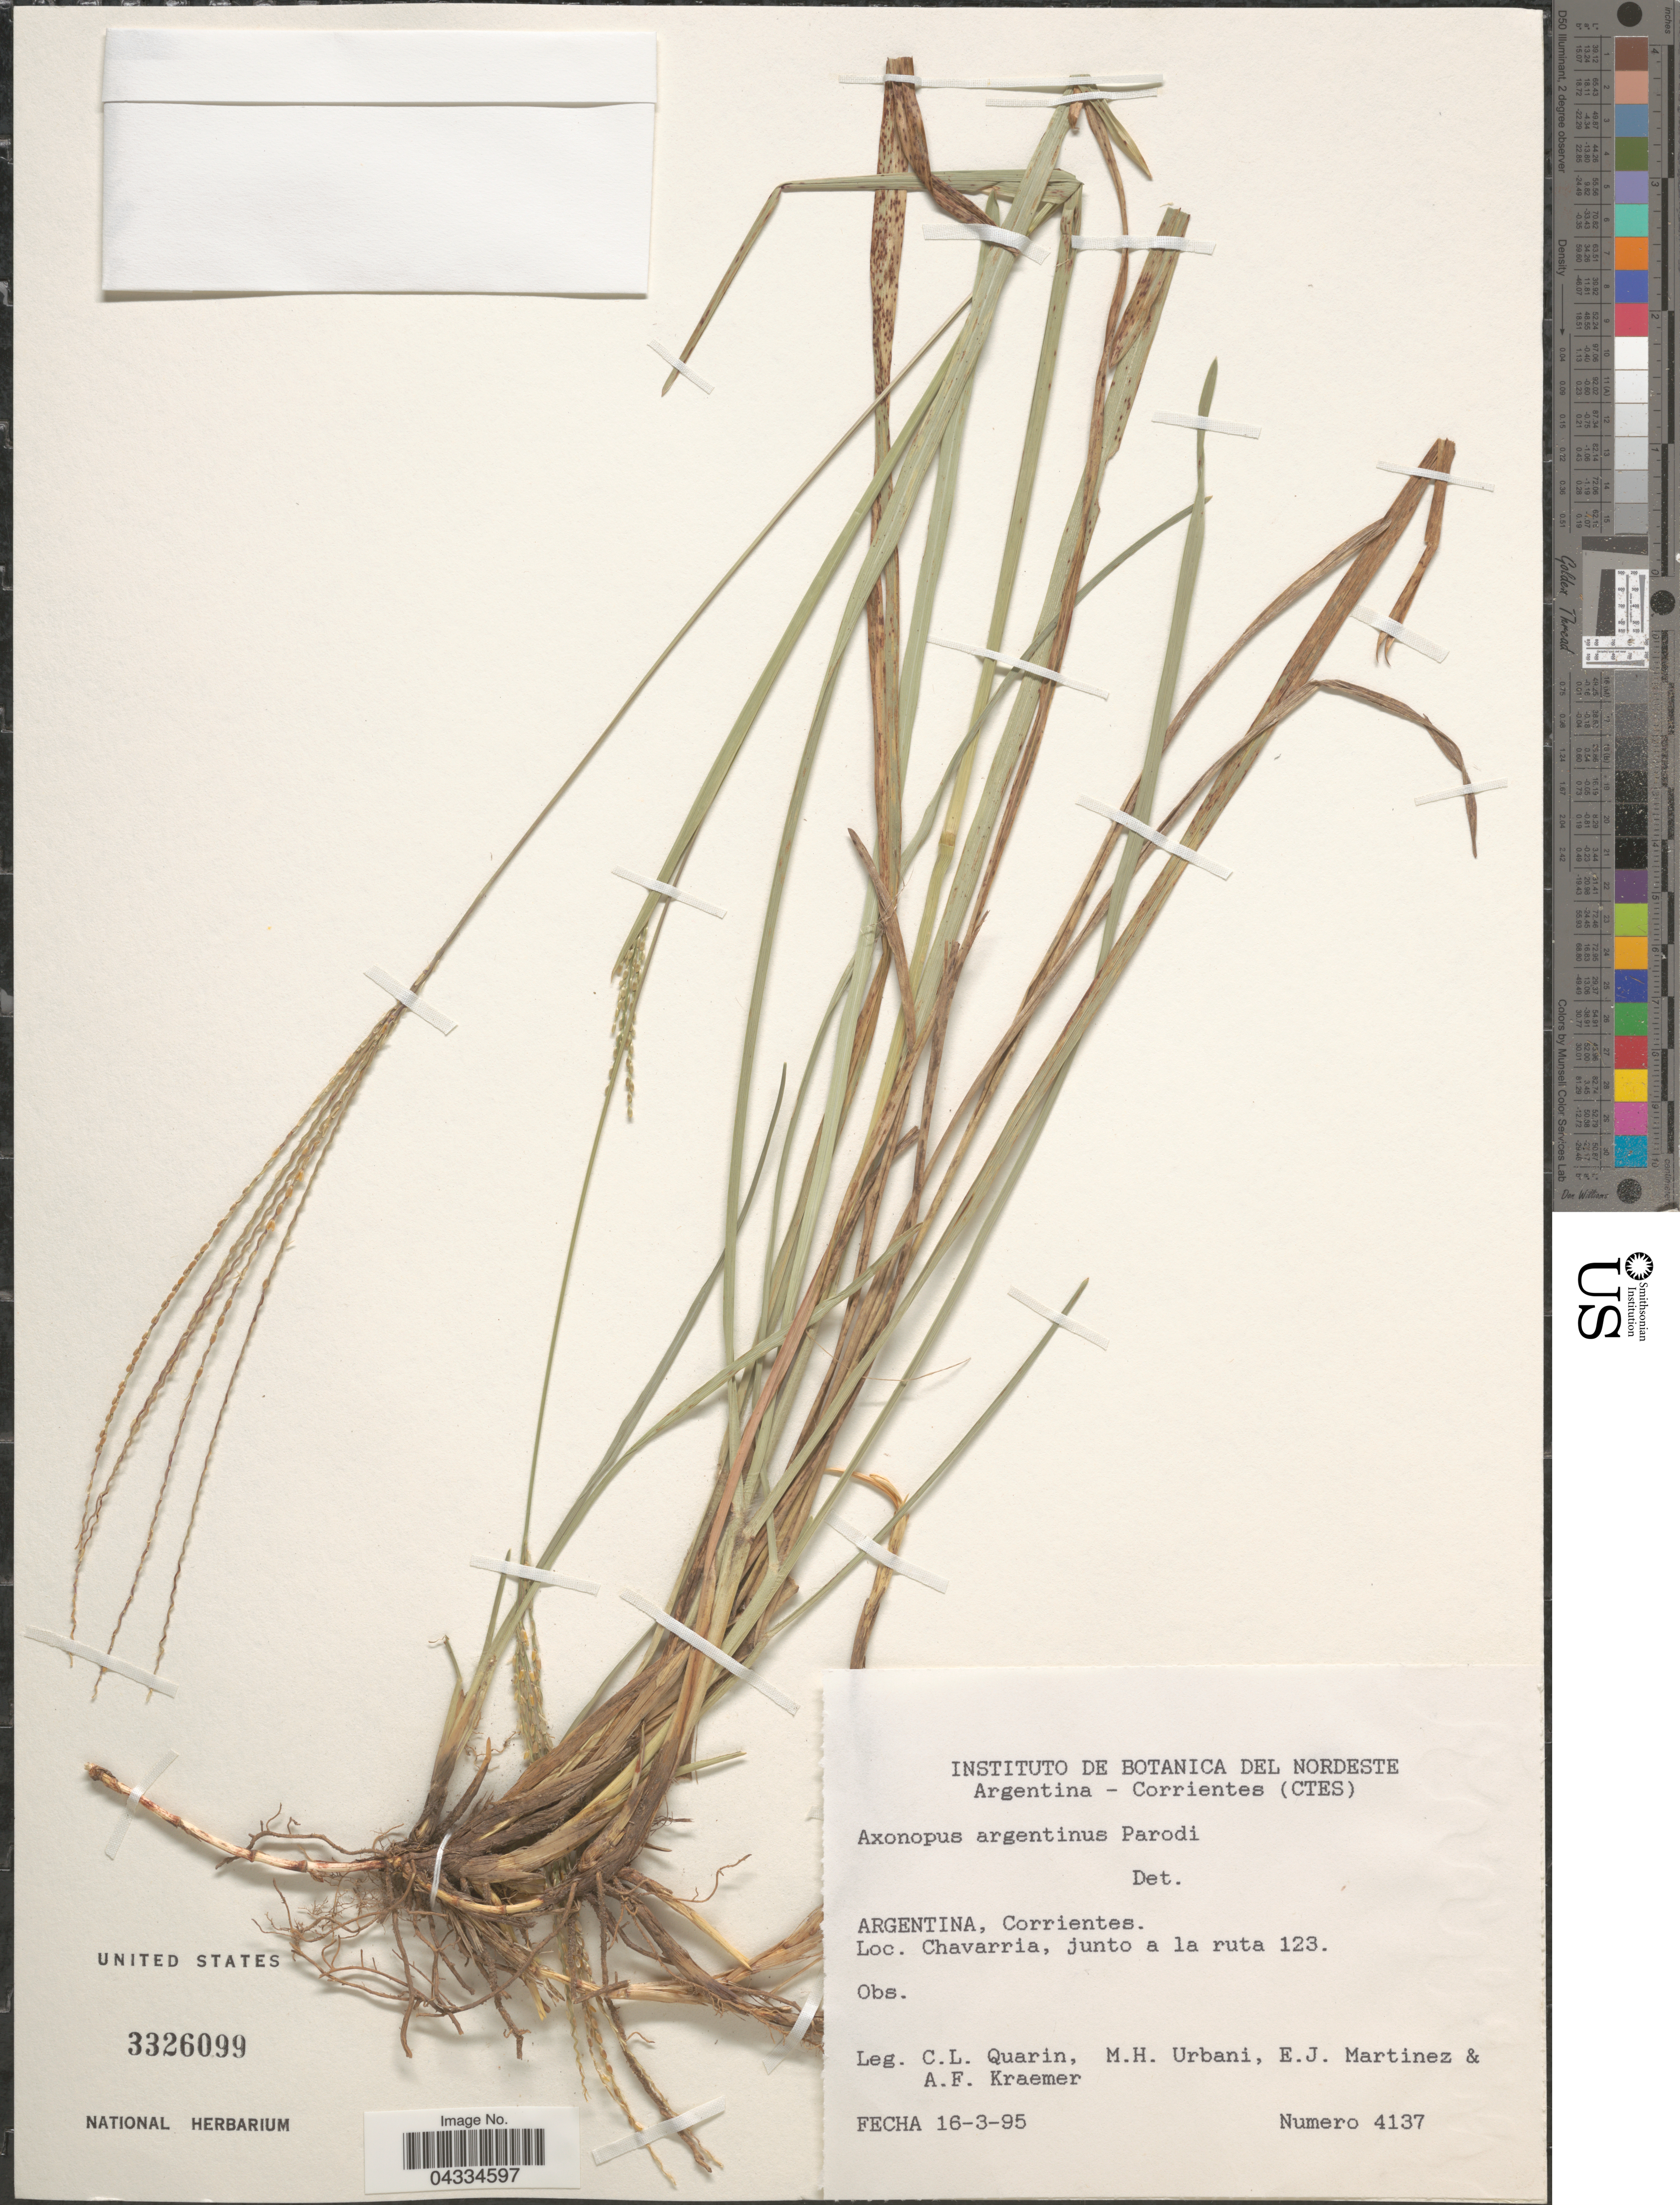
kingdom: Plantae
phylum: Tracheophyta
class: Liliopsida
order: Poales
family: Poaceae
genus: Axonopus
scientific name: Axonopus argentinus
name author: Parodi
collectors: C. Quarin, M. Urbani, E. Martínez & A. Kraemer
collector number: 4137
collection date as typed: Transcribed d/m/y: 16/3/95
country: Argentina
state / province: Corrientes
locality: Chavarria, junto a la ruta 123.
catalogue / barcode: US 3326099